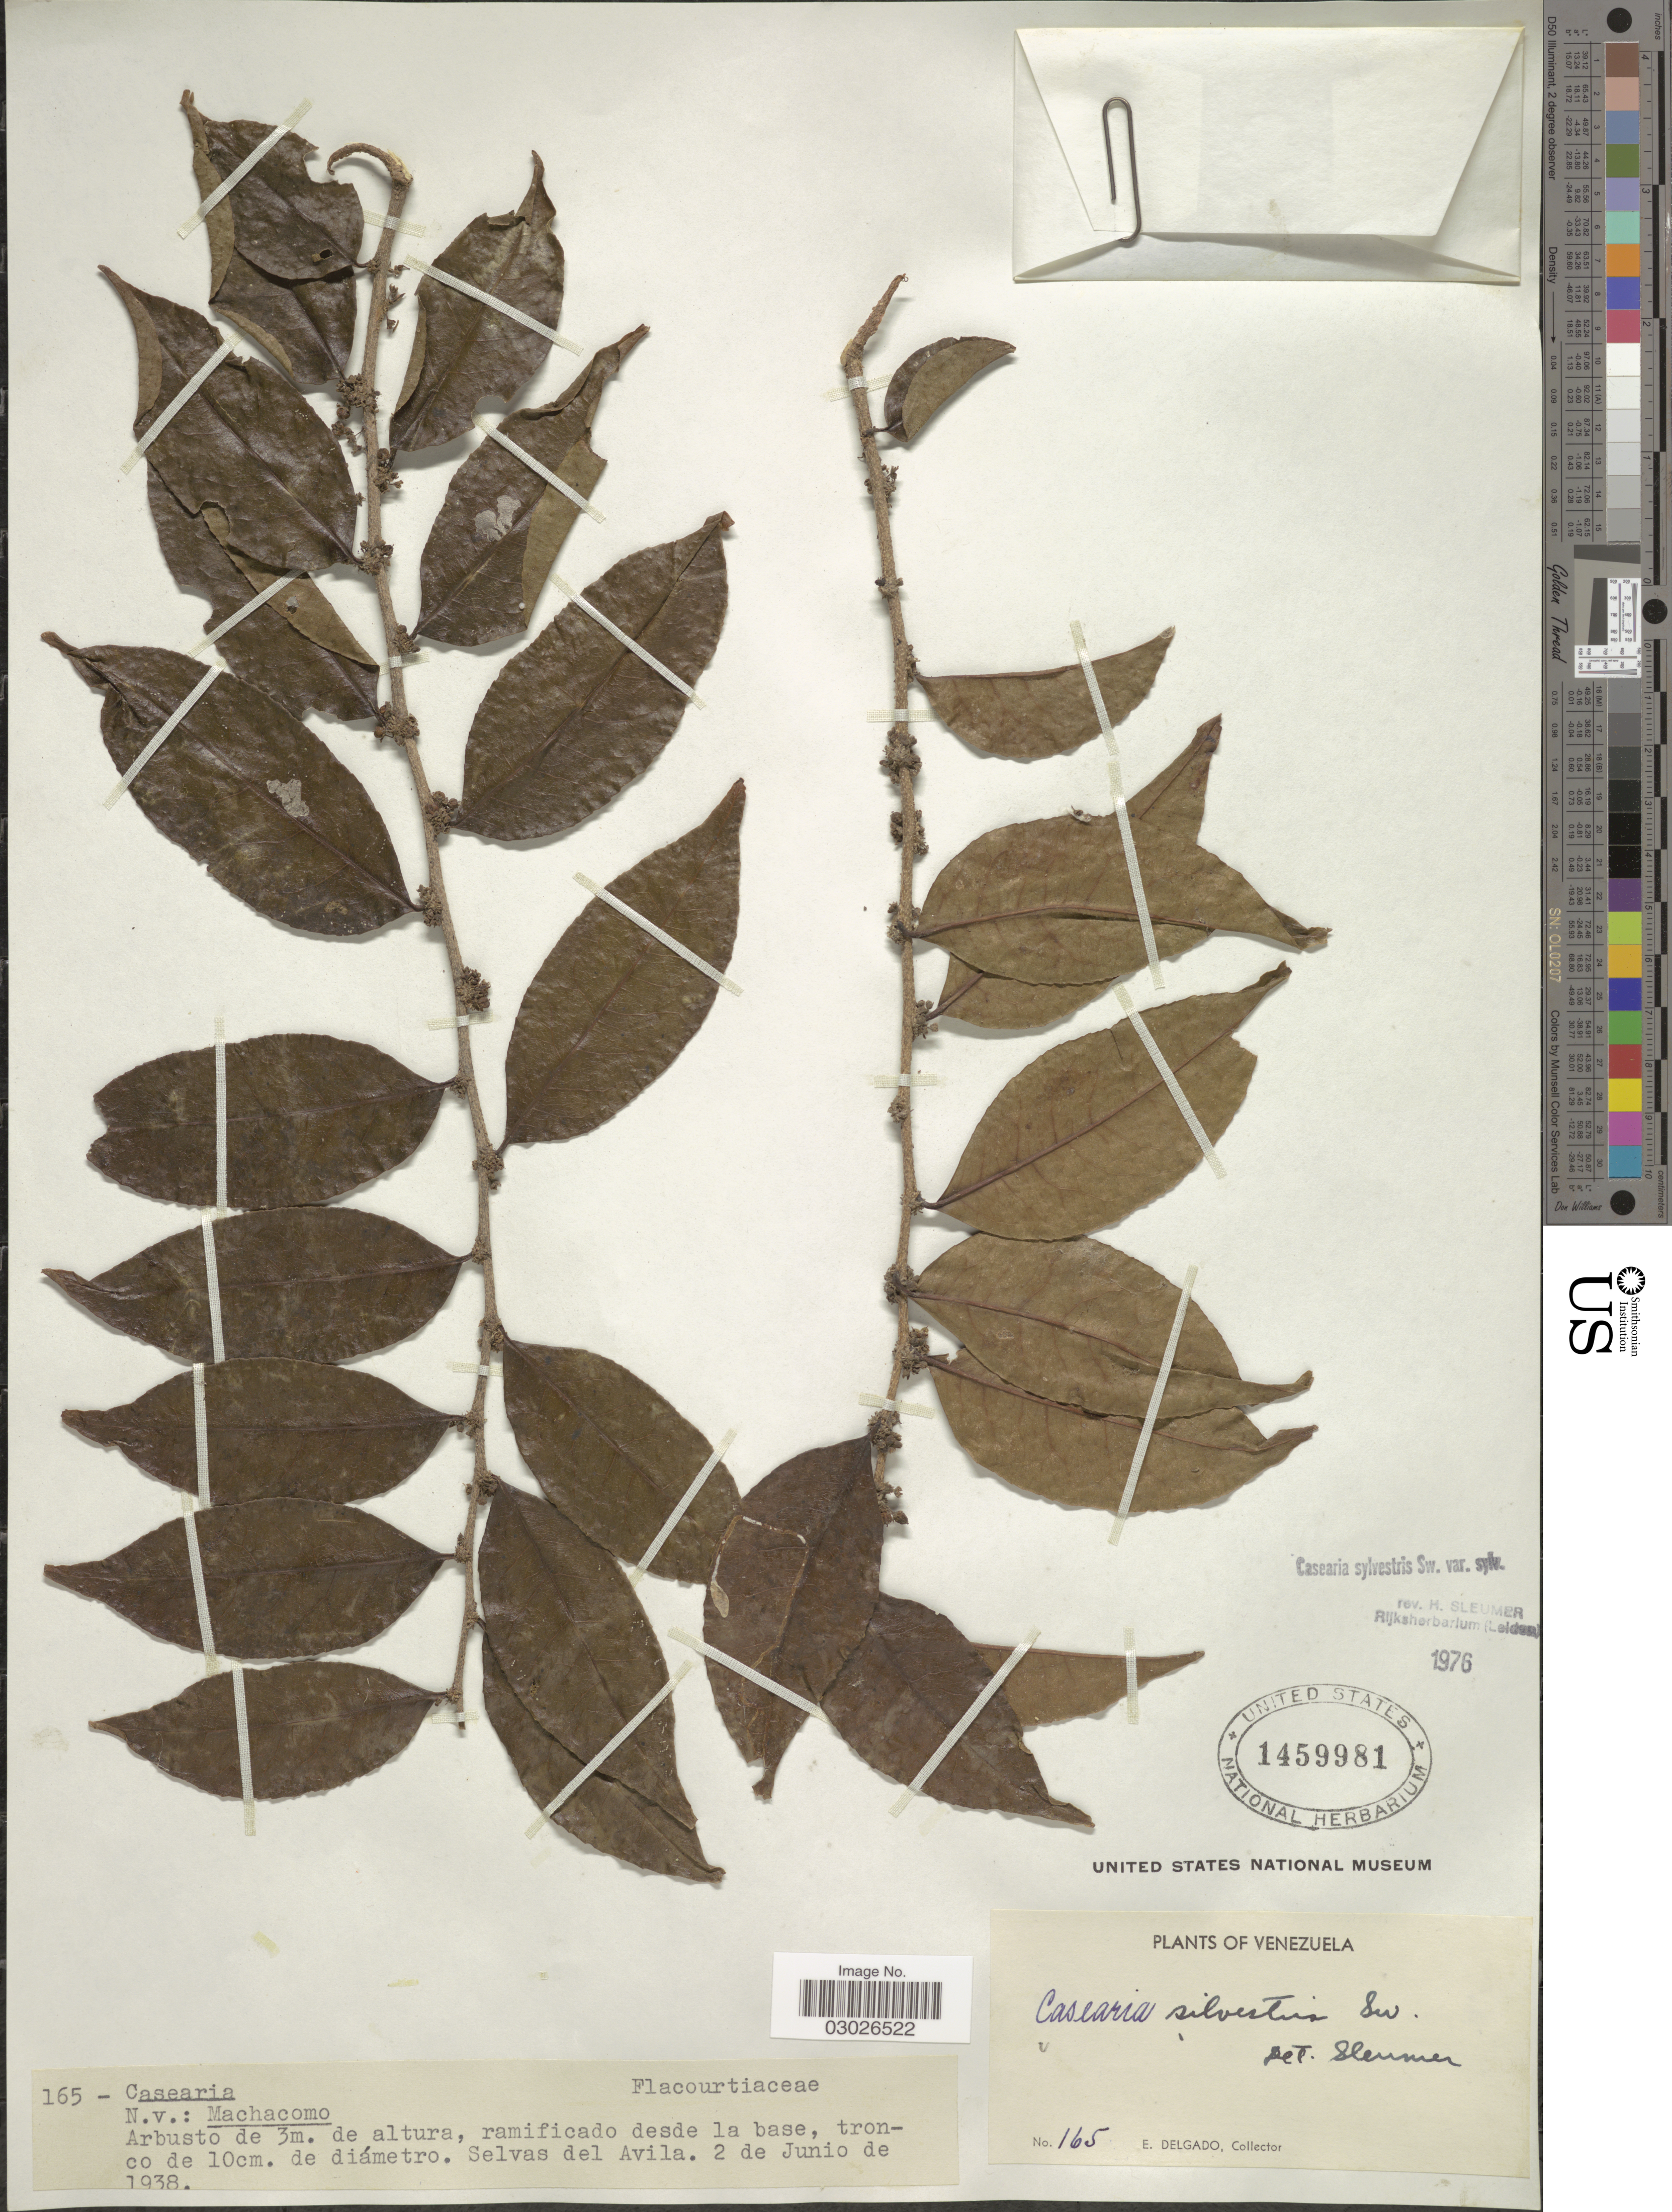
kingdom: Plantae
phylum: Tracheophyta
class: Magnoliopsida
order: Malpighiales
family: Salicaceae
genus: Casearia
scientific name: Casearia sylvestris var. sylvestris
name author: Sw.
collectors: E. Delgado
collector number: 165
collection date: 1938-06-02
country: Venezuela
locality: Selvas del Avila.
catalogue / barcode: US 1459981